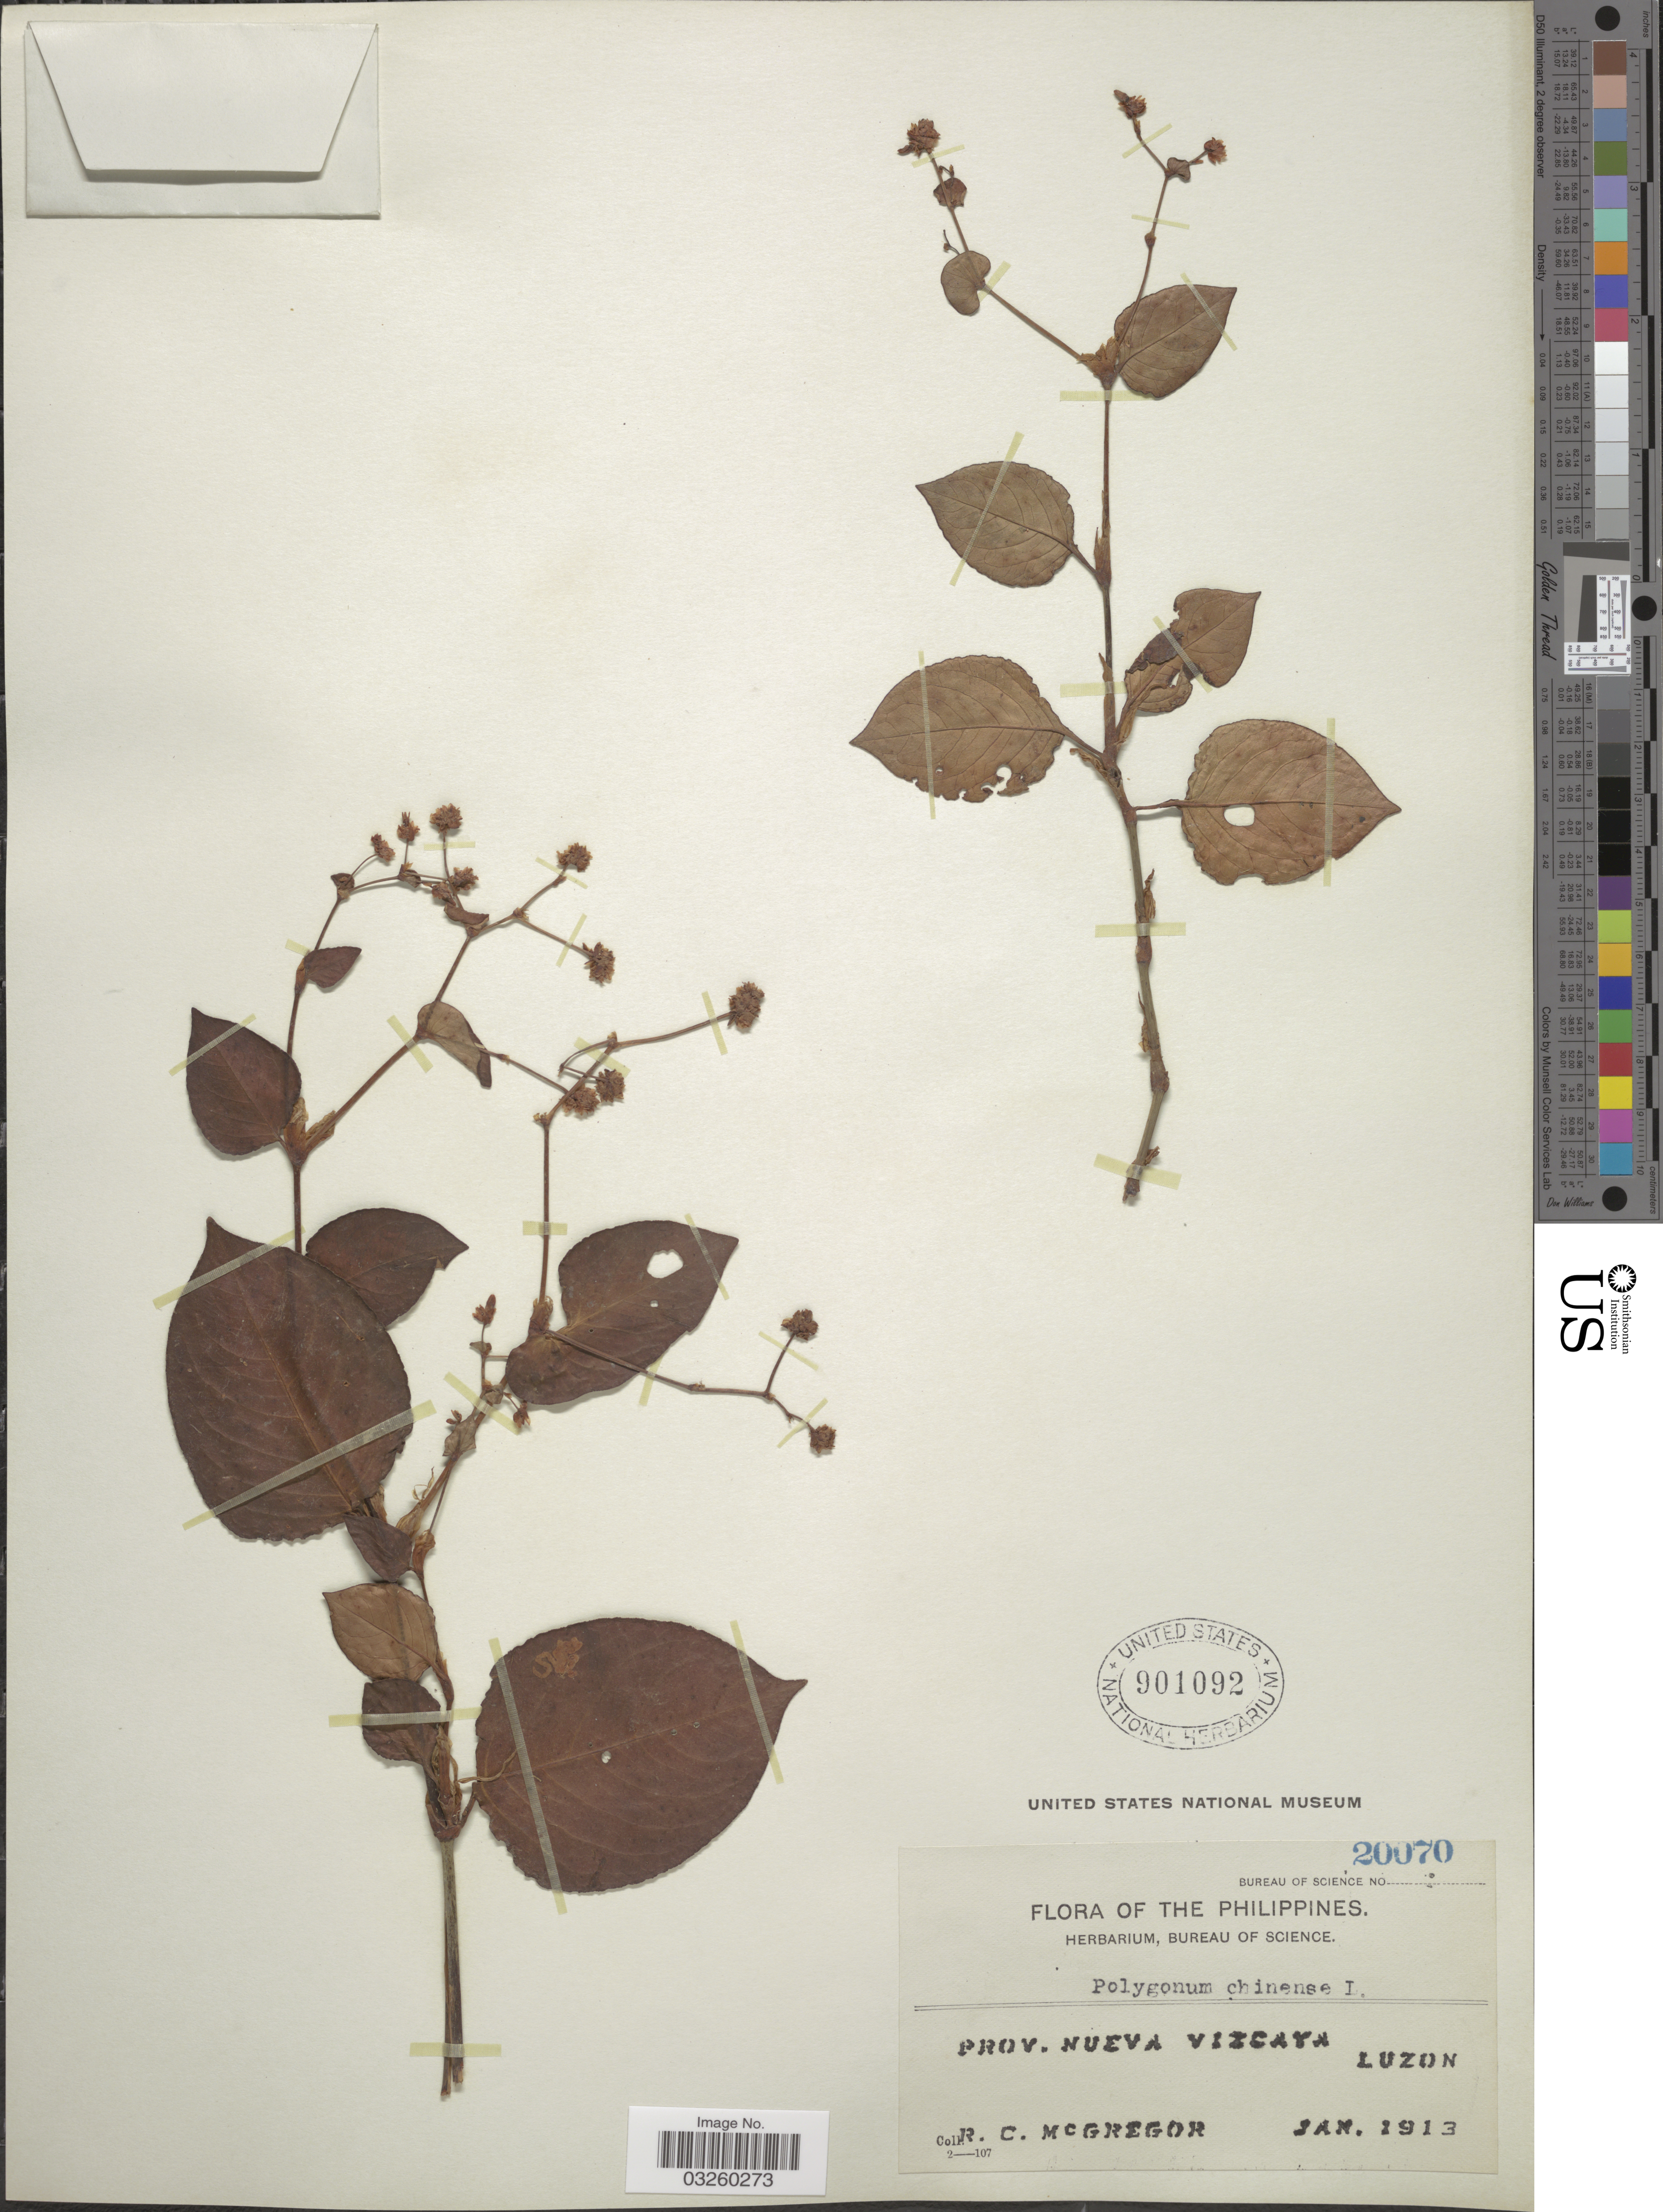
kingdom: Plantae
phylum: Tracheophyta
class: Magnoliopsida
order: Caryophyllales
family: Polygonaceae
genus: Polygonum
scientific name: Polygonum chinense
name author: L.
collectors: R. C. McGregor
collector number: Bureau of Science 20070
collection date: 1913-01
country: Philippines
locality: Prov. Nueva Vizcaya. Luzon.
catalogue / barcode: US 901092